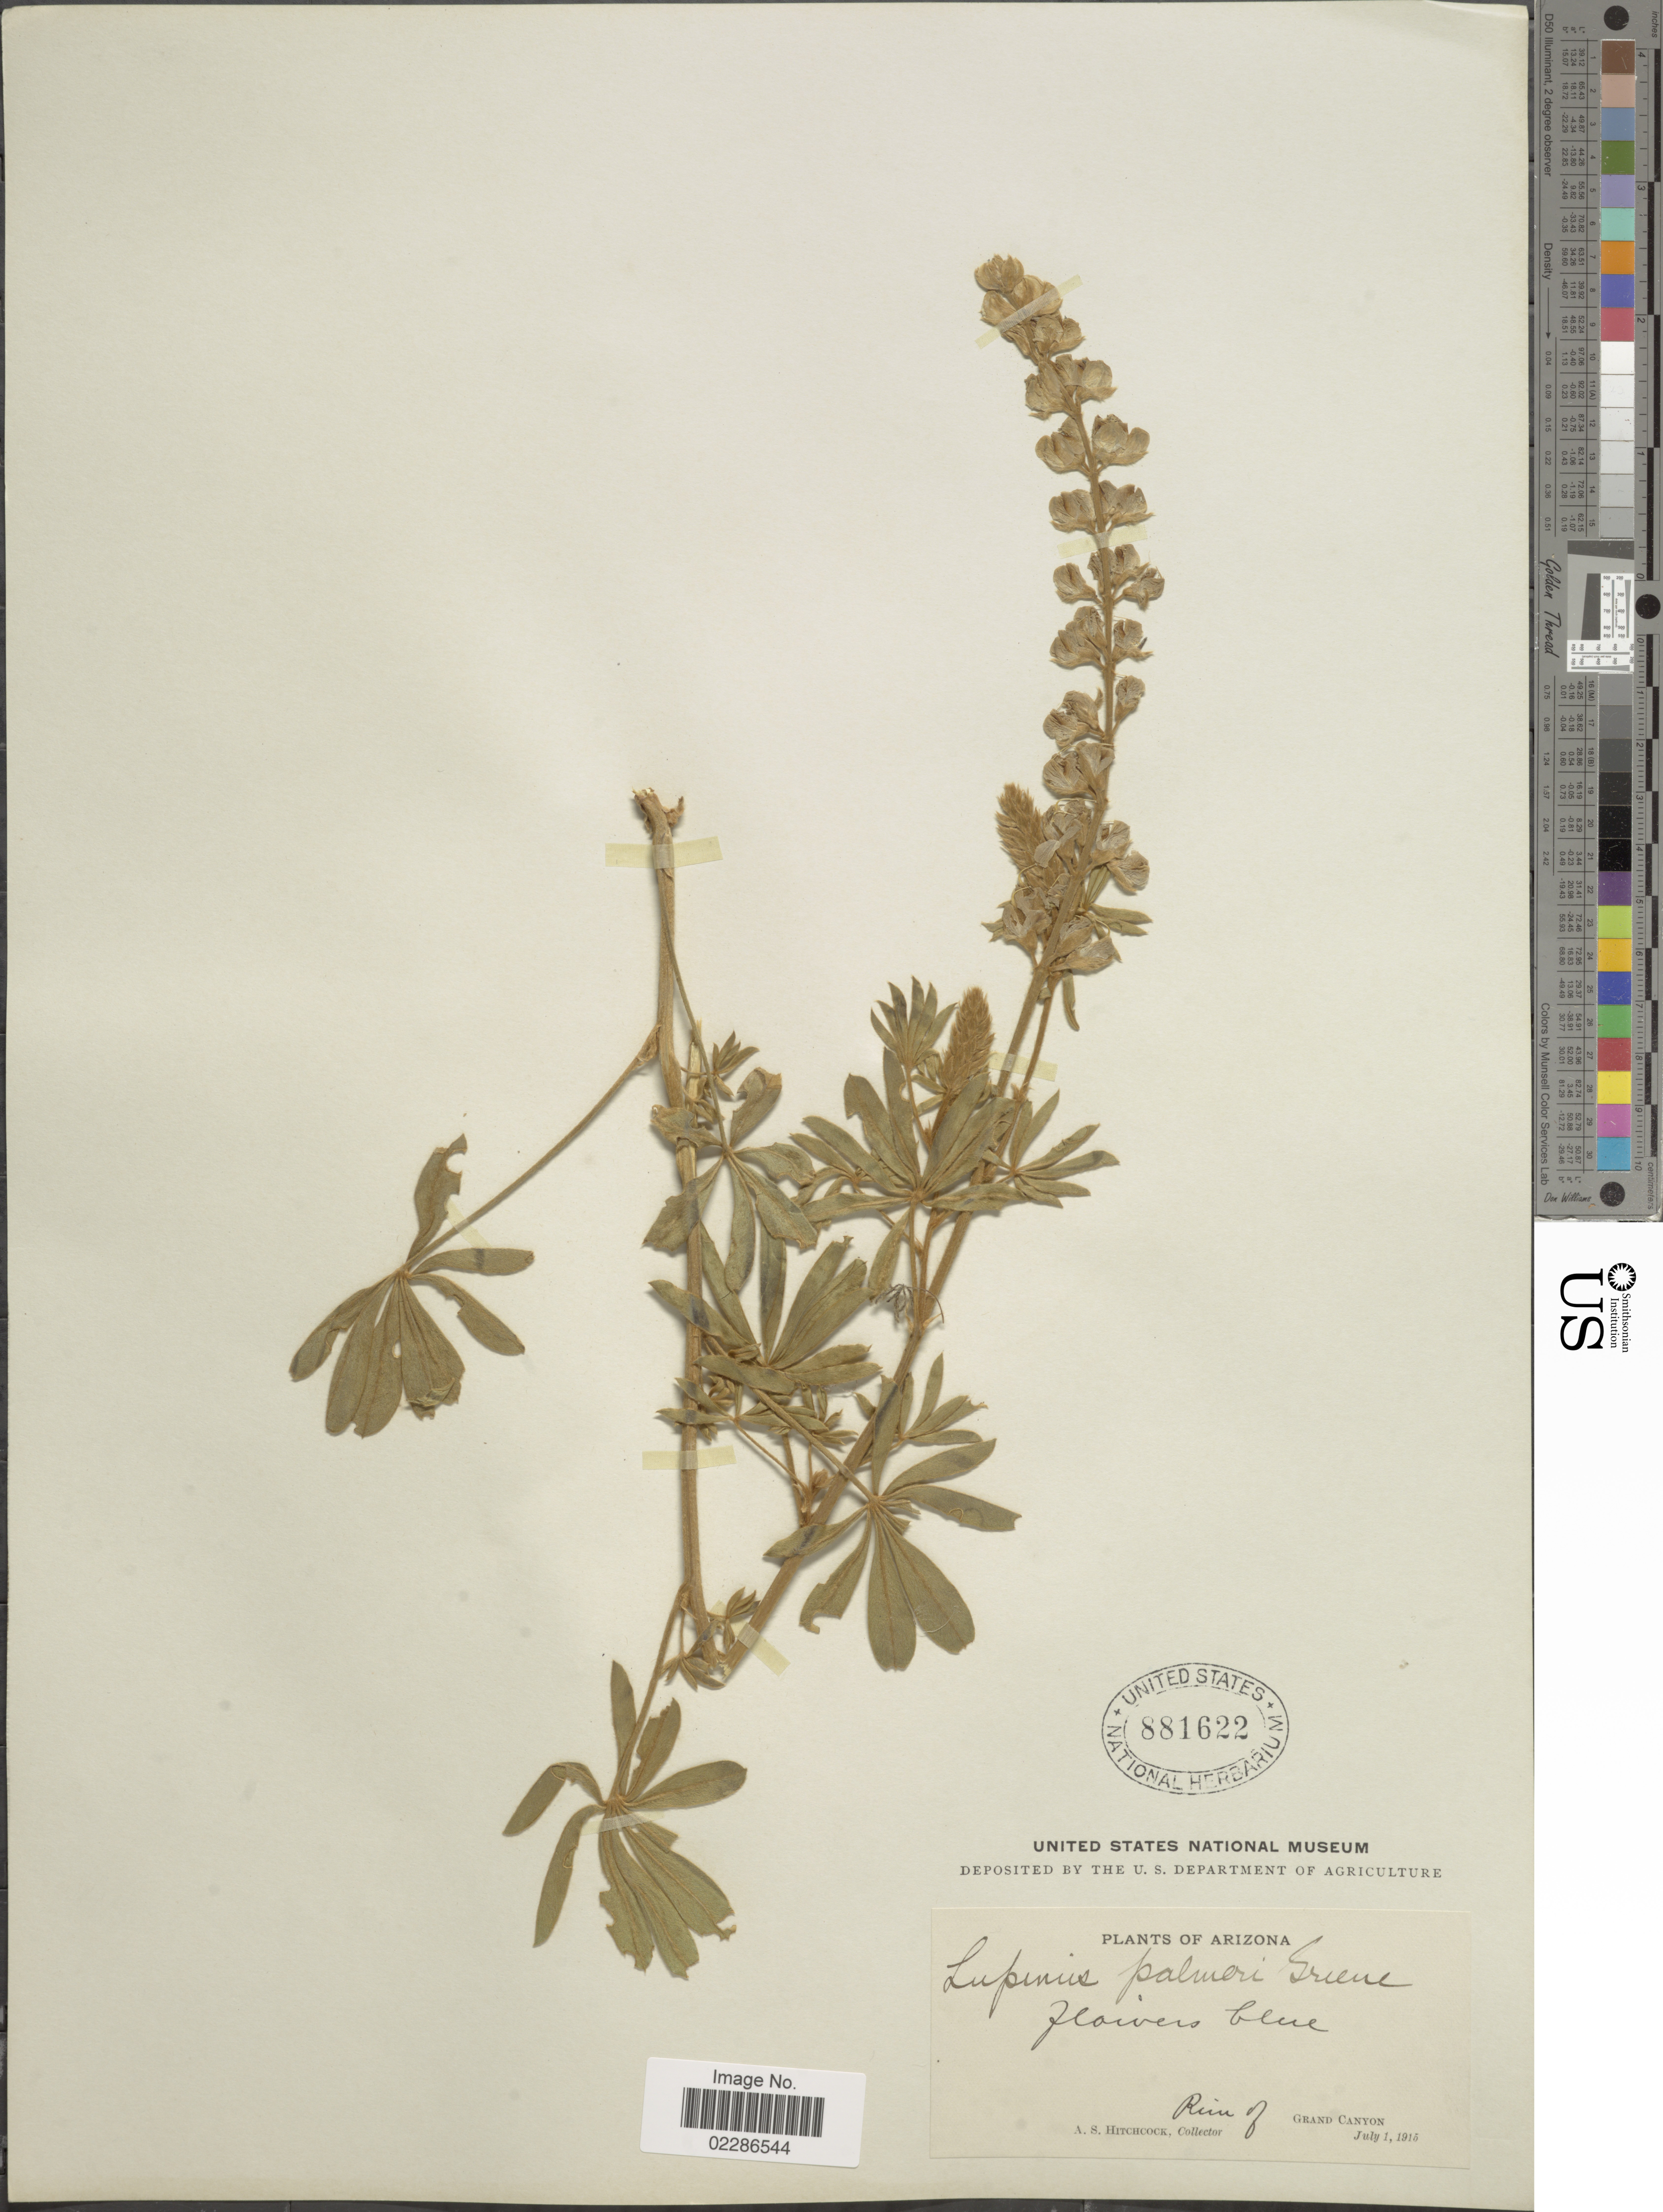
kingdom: Plantae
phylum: Tracheophyta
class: Magnoliopsida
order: Fabales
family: Fabaceae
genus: Lupinus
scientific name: Lupinus palmeri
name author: S. Watson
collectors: A. S. Hitchcock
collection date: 1915-07-01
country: United States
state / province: Arizona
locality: Rim of Grand Canyon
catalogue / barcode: US 881622